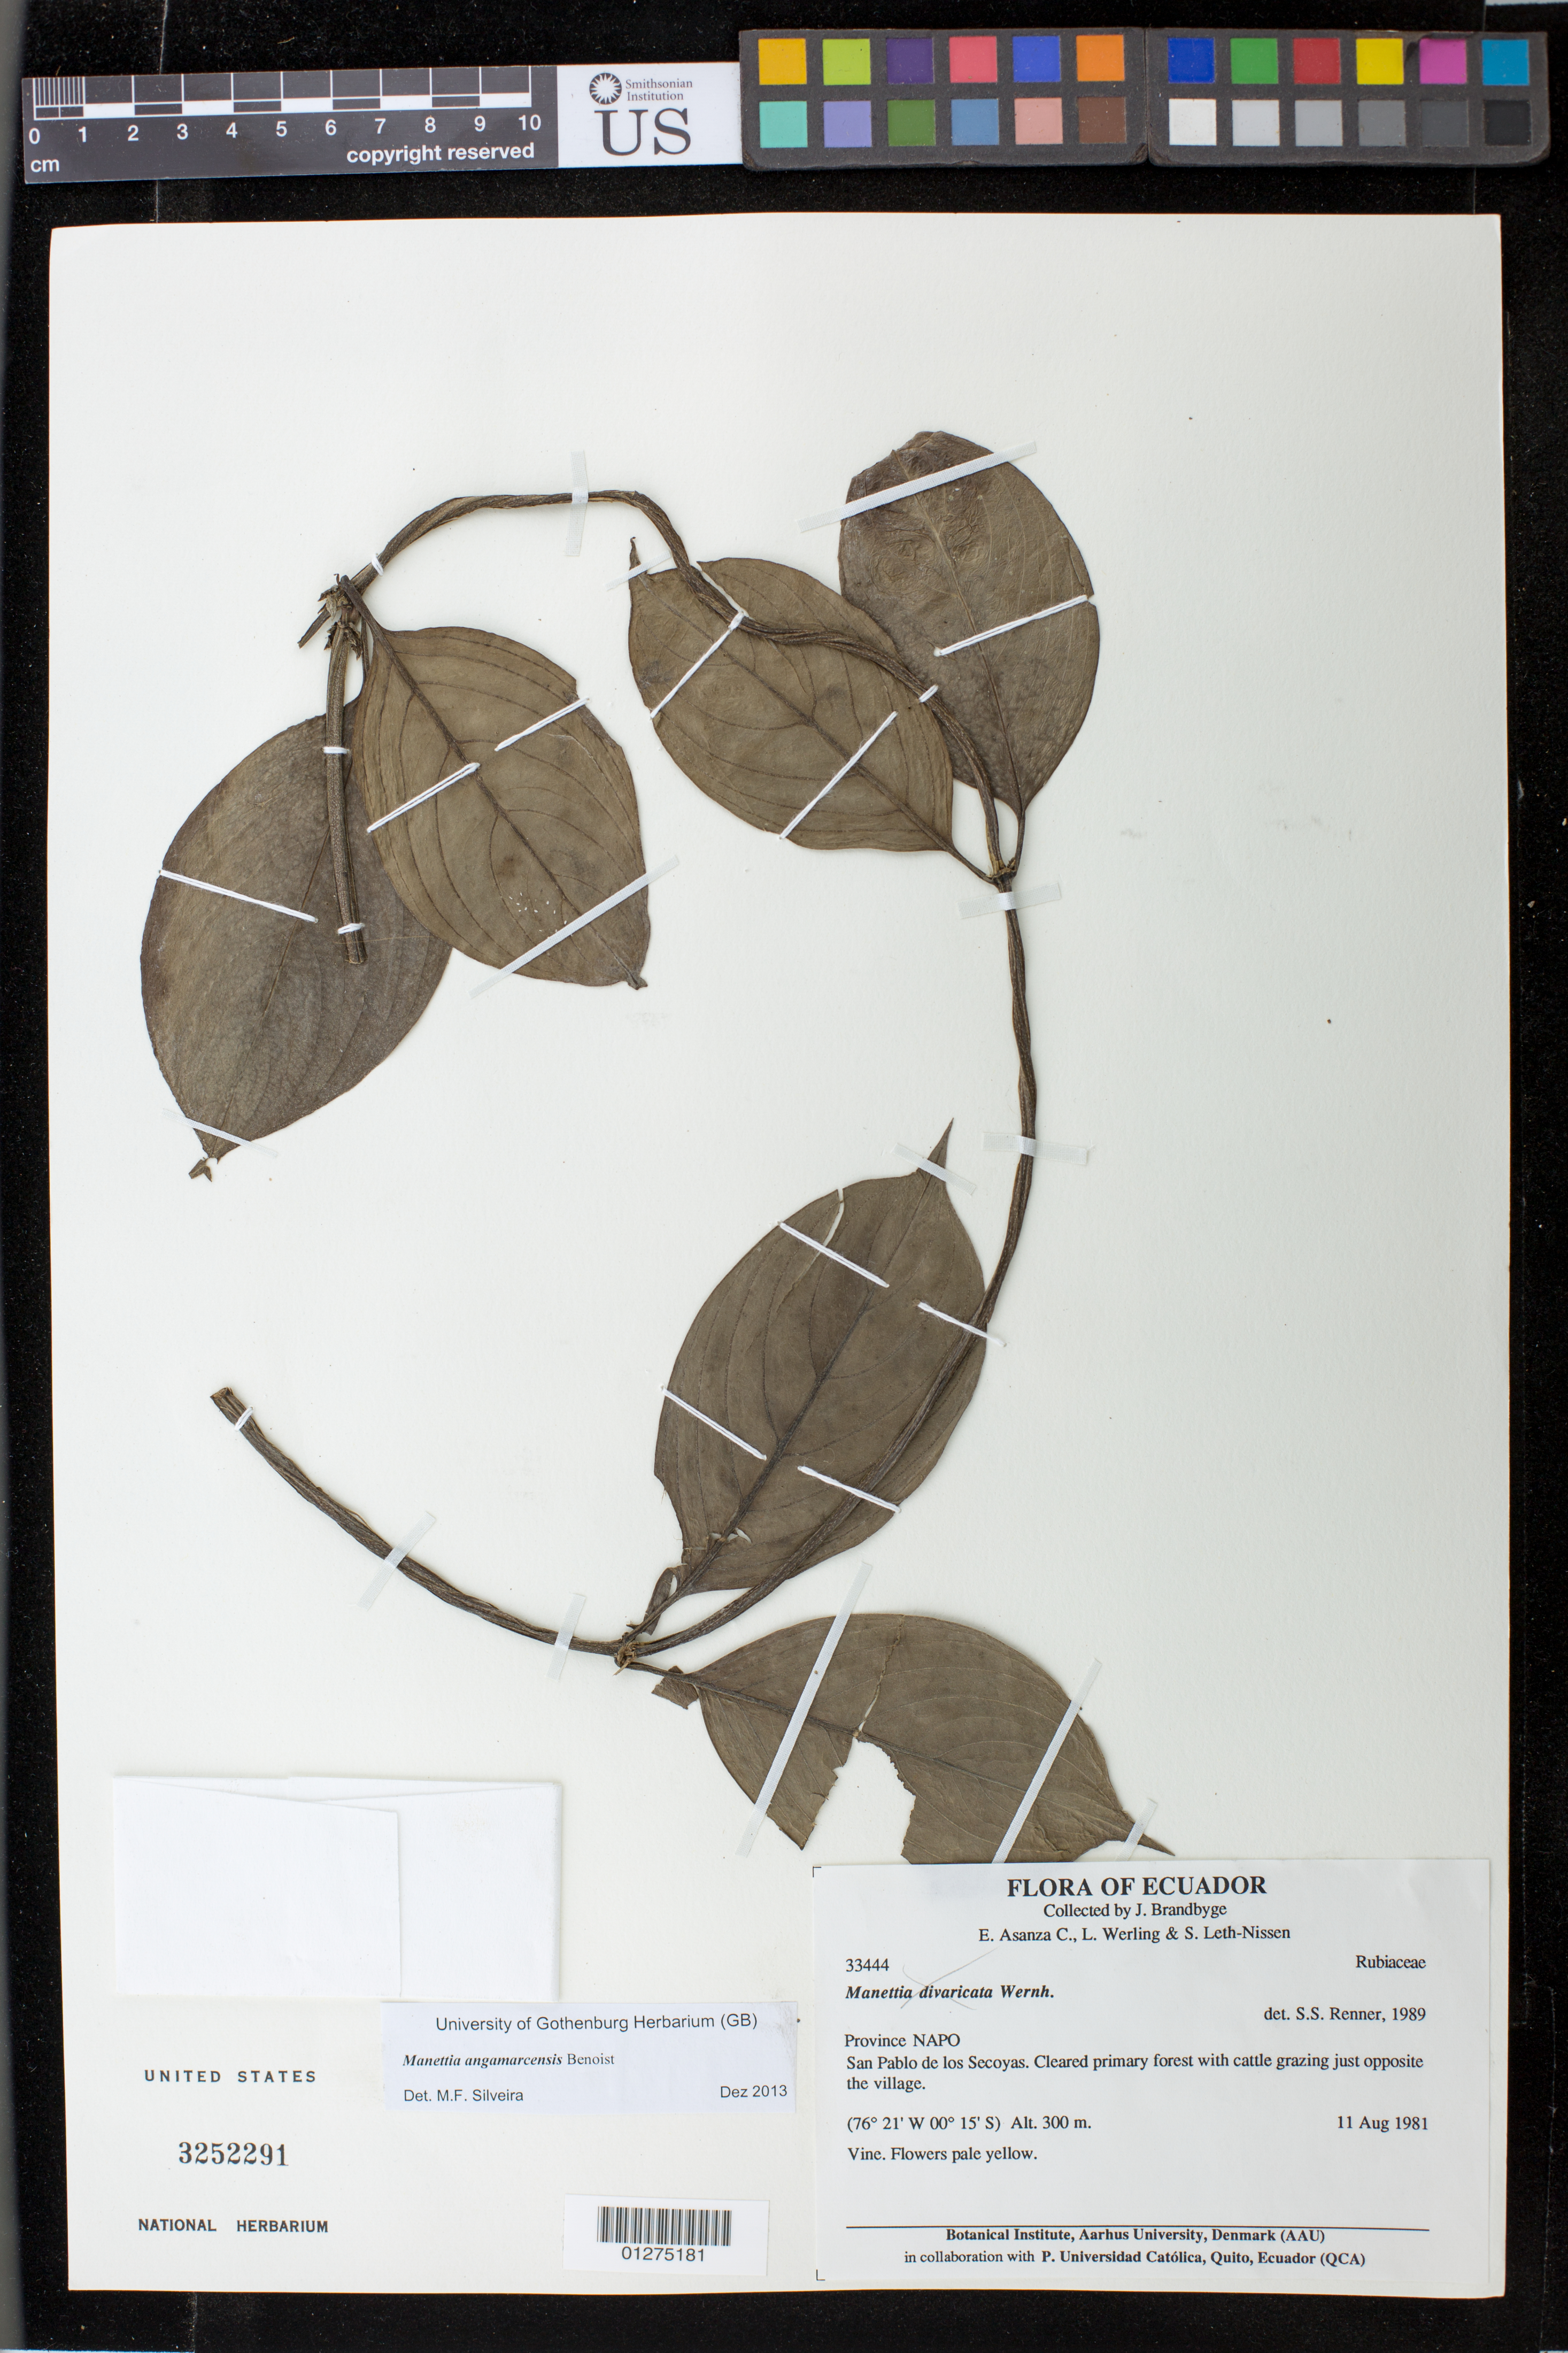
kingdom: Plantae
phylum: Tracheophyta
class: Magnoliopsida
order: Gentianales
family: Rubiaceae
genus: Manettia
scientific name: Manettia angamarcensis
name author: Benoist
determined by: Silveira, M. F.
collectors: J. Brandbyge, E. Asanza C., L. Werling & S. Leth-Nissen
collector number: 33444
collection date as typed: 09 Aug 1981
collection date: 1981-08-09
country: Ecuador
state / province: Napo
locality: San Pablo de los Secoyas.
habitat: cleared primary forest with cattle grazing just opposite the village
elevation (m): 300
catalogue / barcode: US 3252291